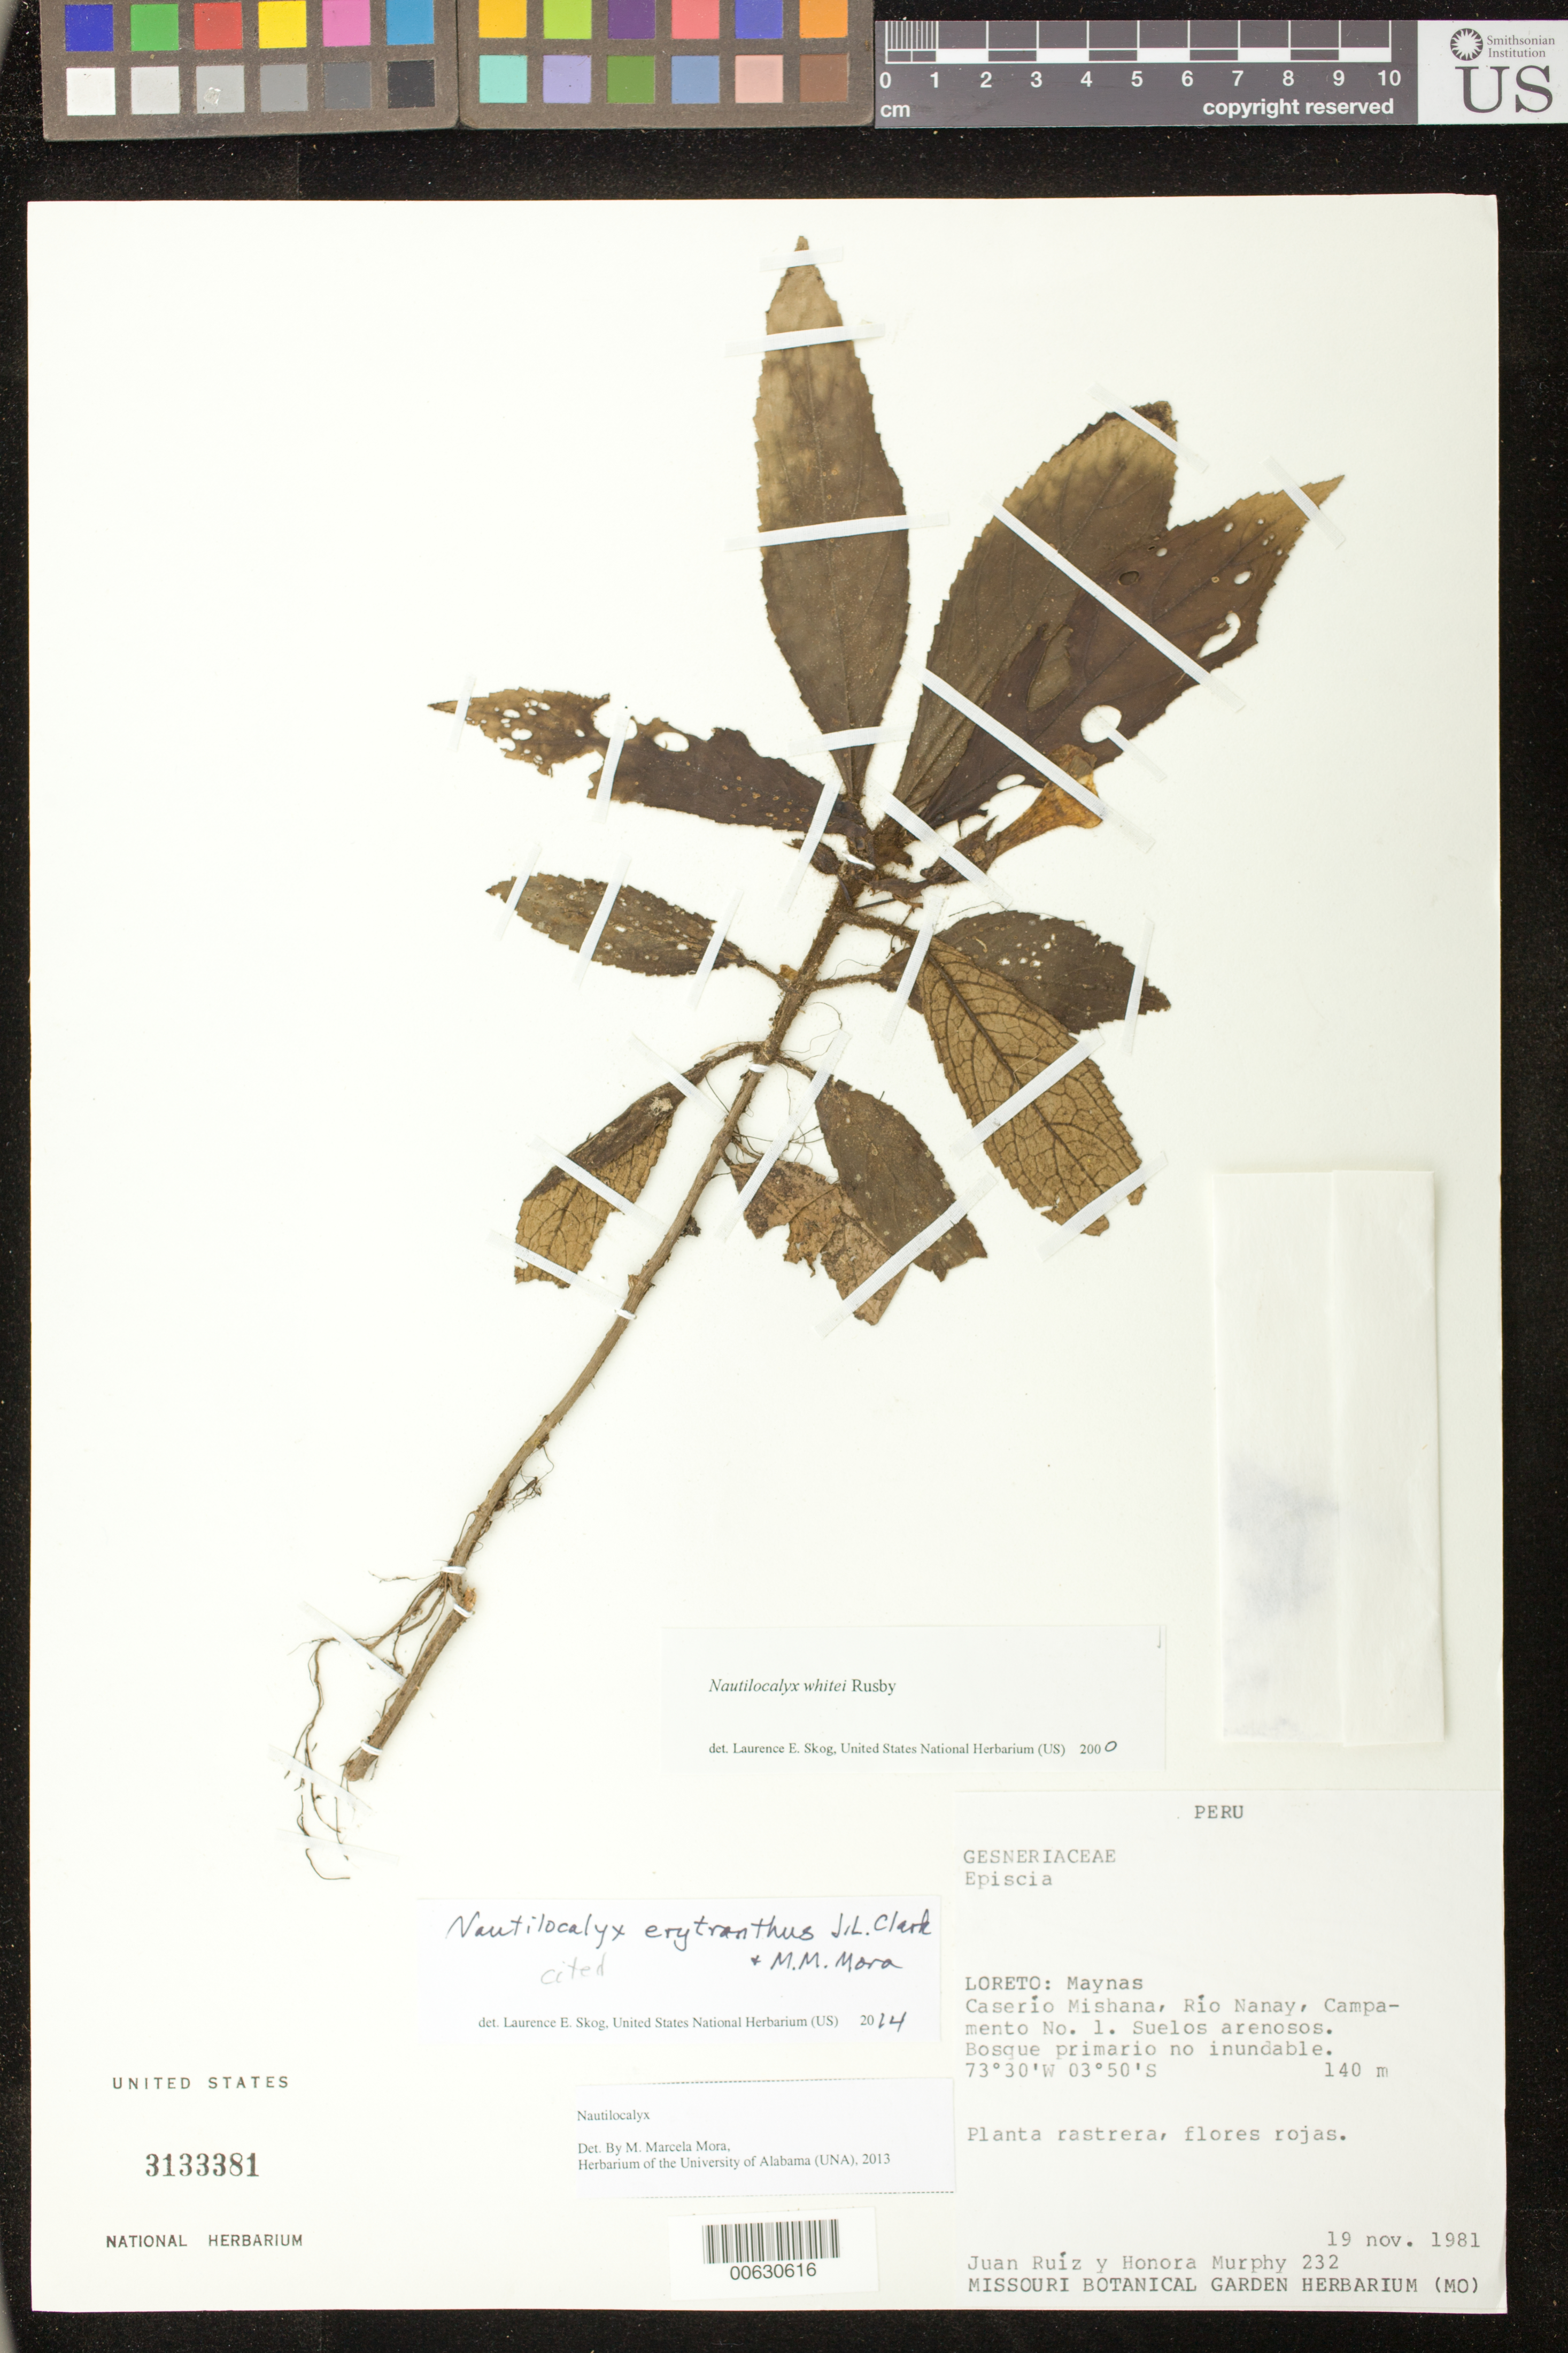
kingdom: Plantae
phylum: Tracheophyta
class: Magnoliopsida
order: Lamiales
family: Gesneriaceae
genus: Nautilocalyx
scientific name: Nautilocalyx erytranthus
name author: J.L. Clark & M.M. Mora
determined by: Skog, Laurence E.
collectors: J. Ruiz & H. Murphy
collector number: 232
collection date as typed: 19 Nov 1981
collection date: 1981-11-19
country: Peru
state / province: Loreto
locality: Maynas, Caserío Mishana, Río Nanay, Campamento no. 1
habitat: Bosque primario no inundable; suelos arenosos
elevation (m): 140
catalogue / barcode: US 3133381